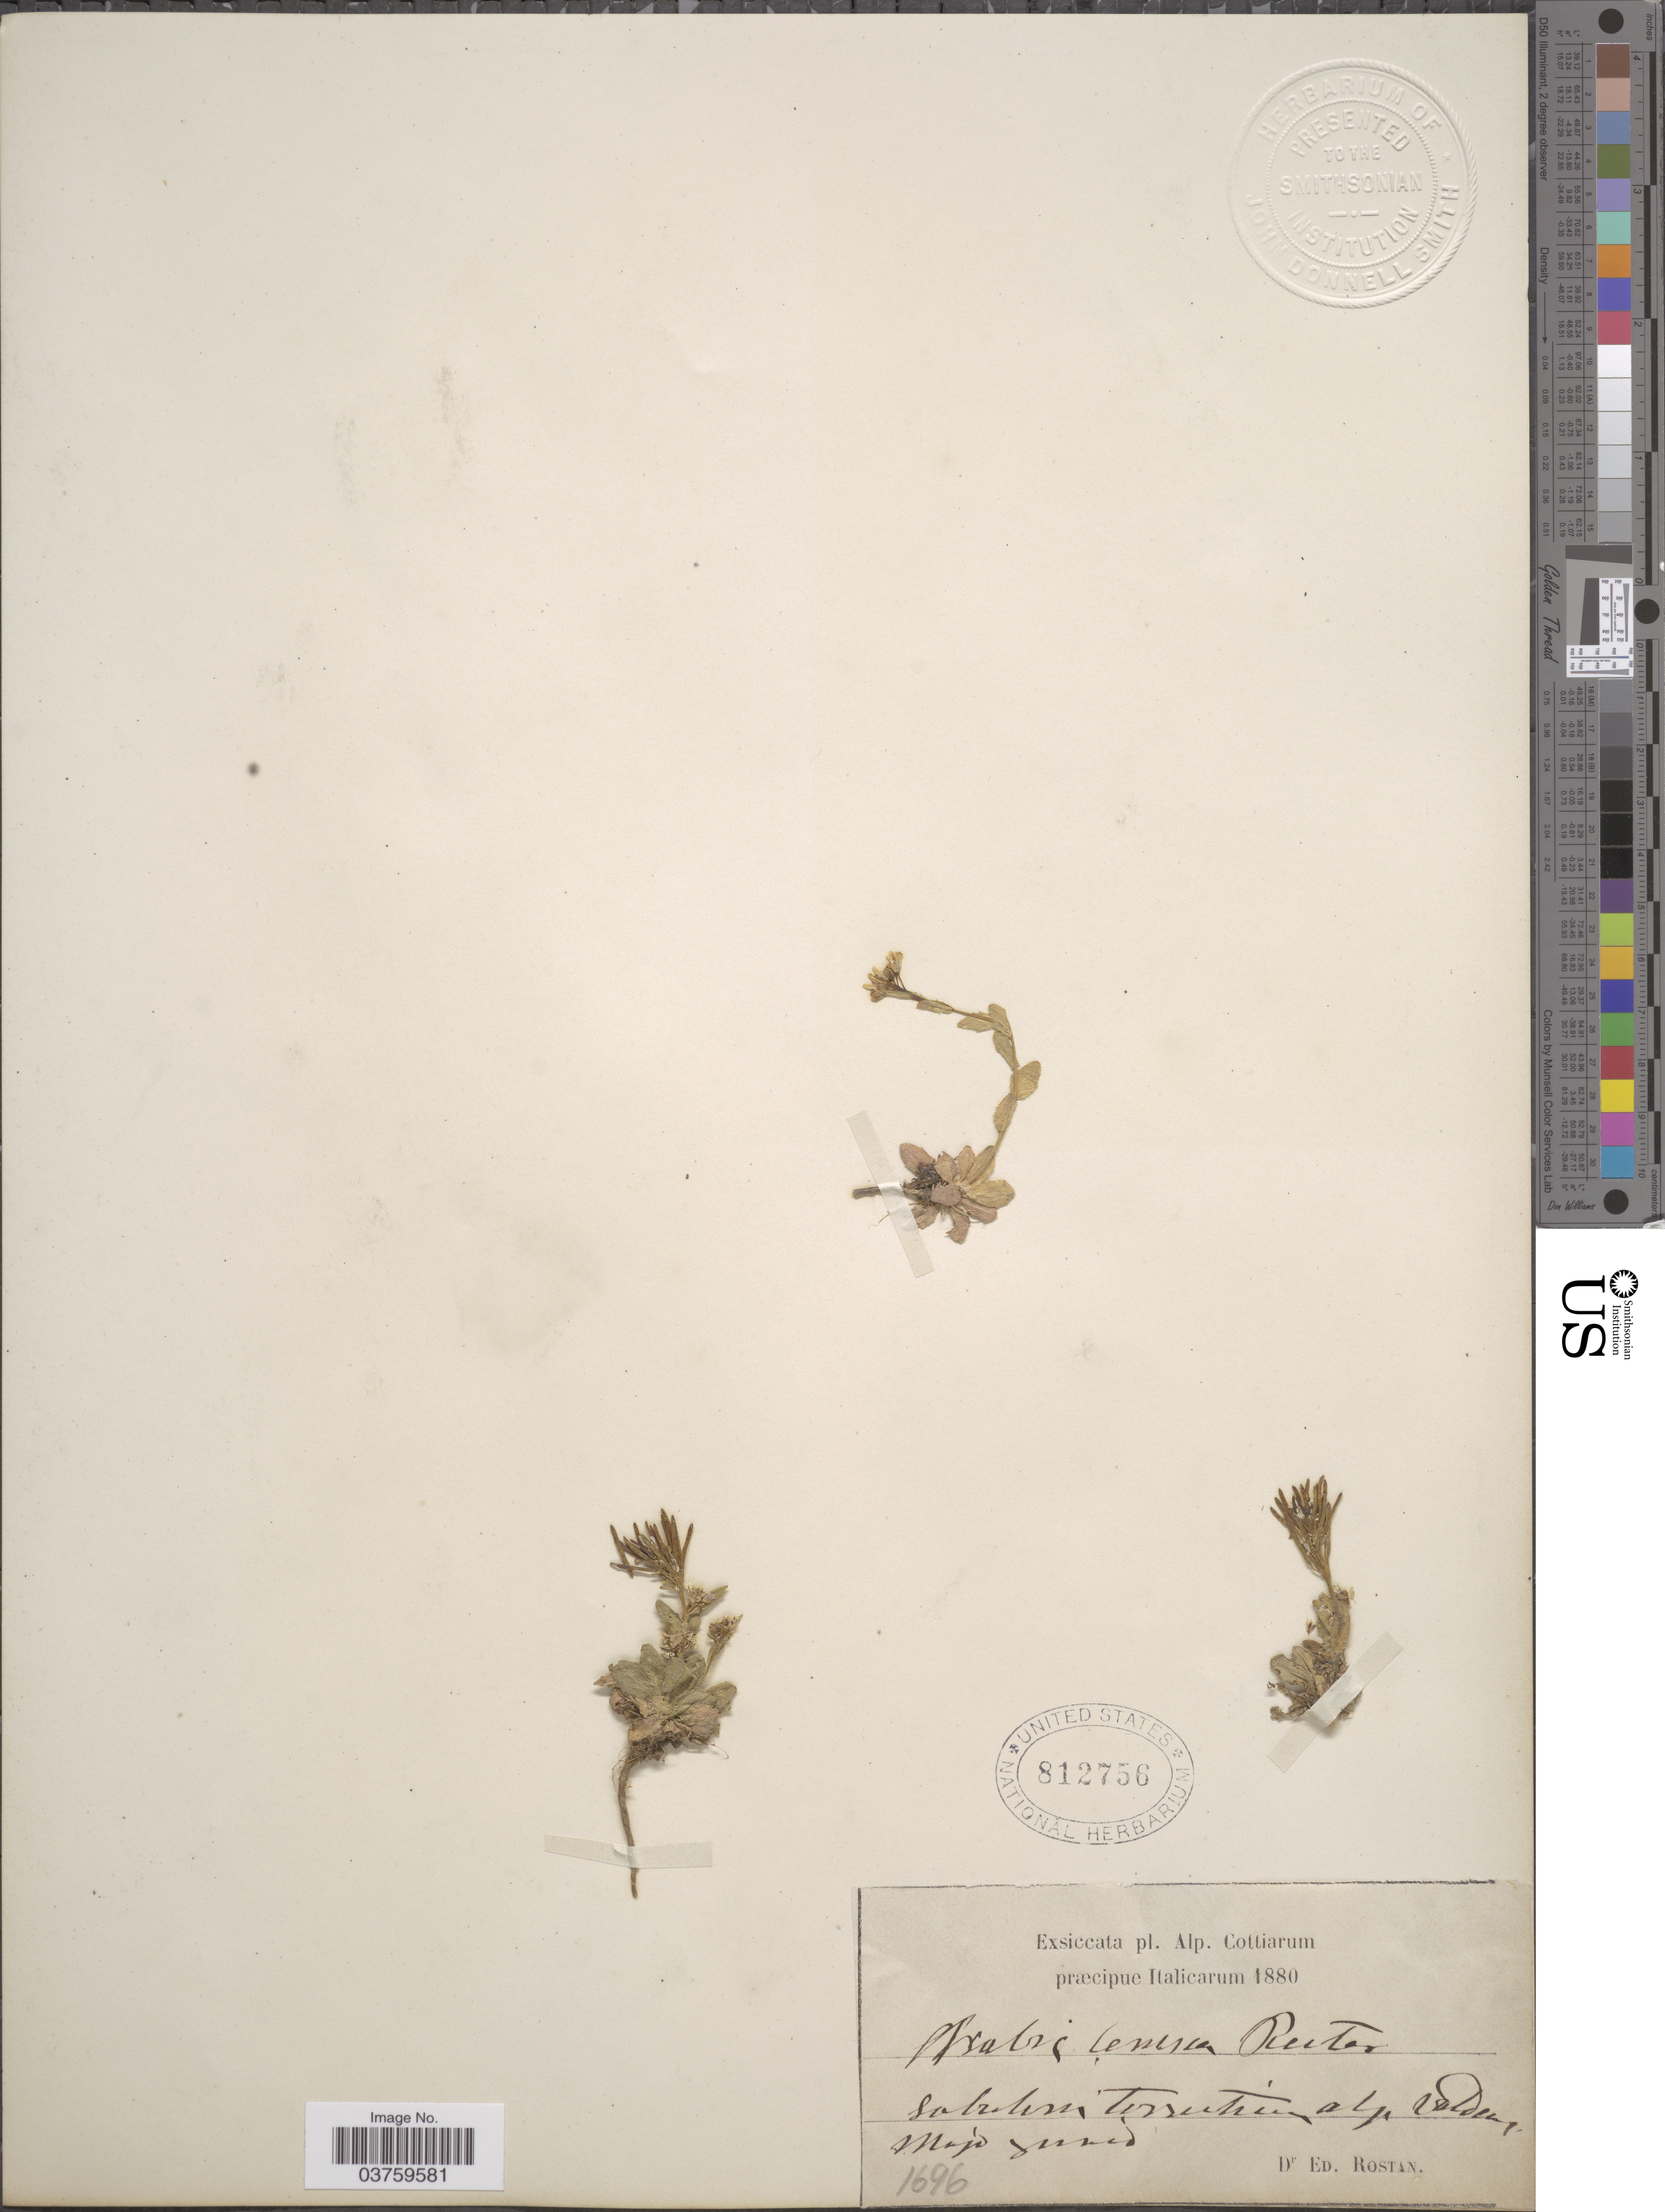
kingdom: Plantae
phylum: Tracheophyta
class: Magnoliopsida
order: Brassicales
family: Brassicaceae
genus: Arabis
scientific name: Arabis tenella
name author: Gussone & Ten.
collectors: E. Rostan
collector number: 1696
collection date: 1880-05/1880-06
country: Italy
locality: Alp. Cottiarum præcipue Italicarum. Sobrum Tossiatium alp Valdeng. [interpreted]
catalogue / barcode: US 812756